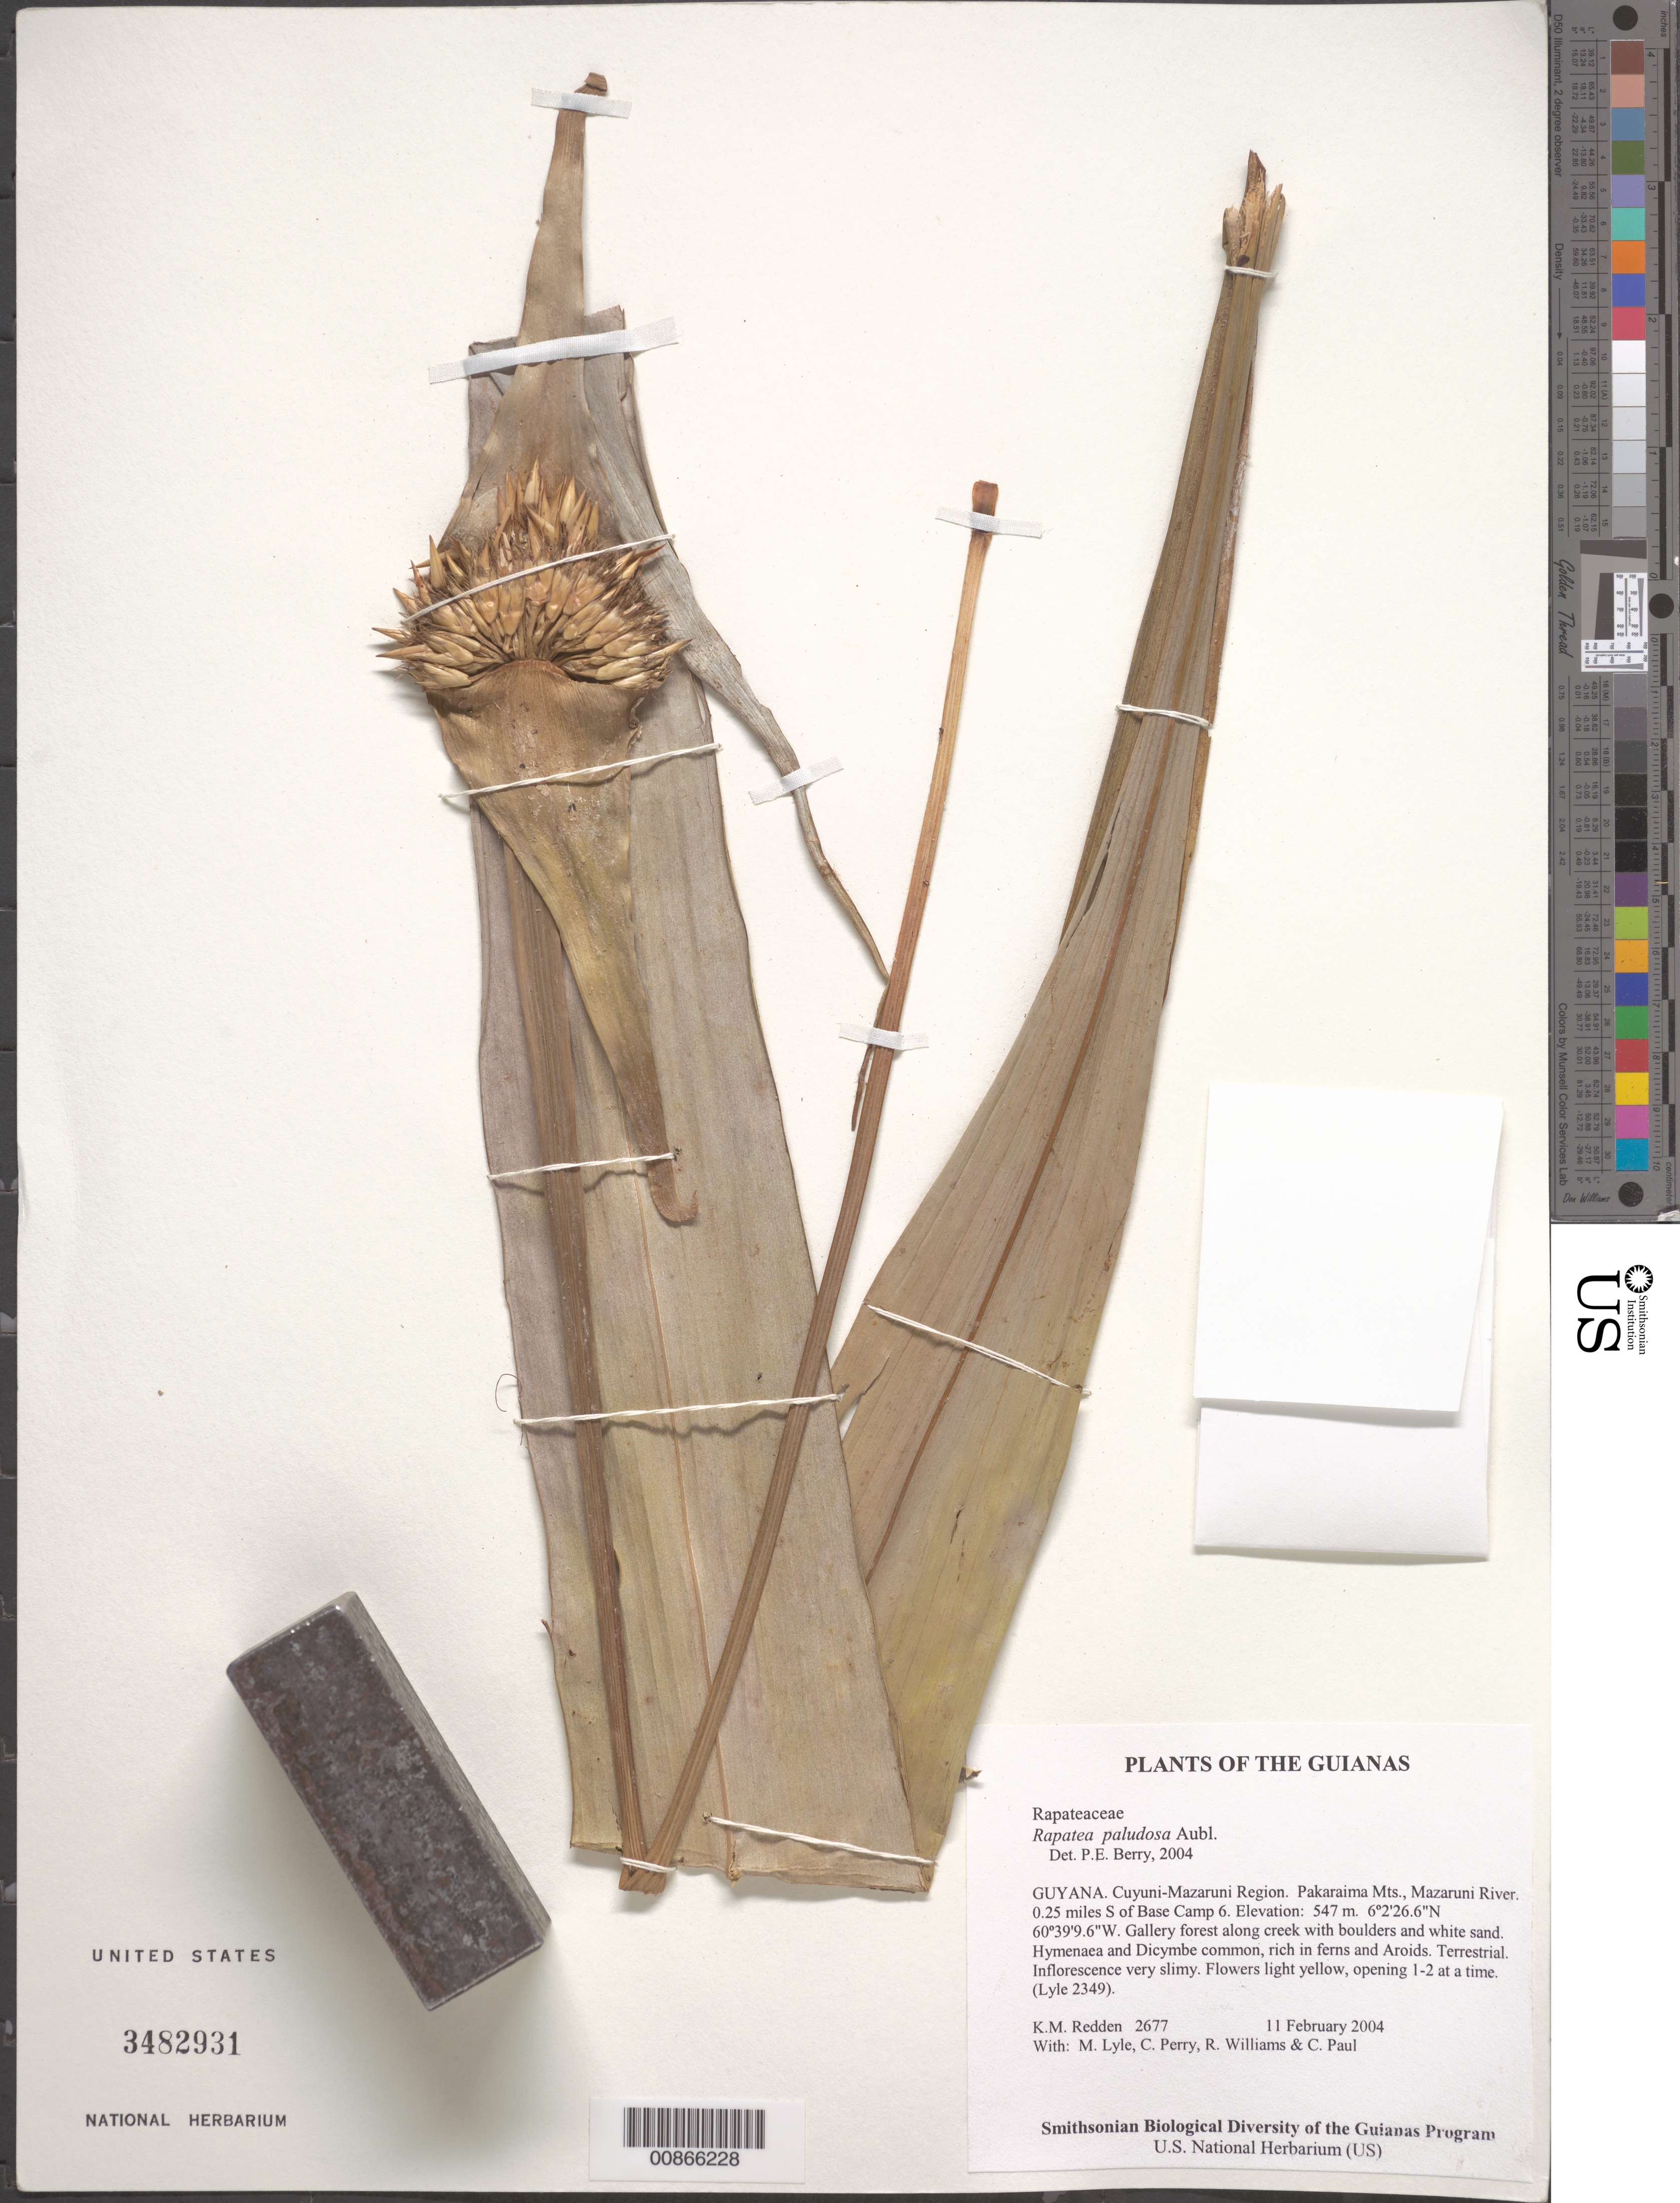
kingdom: Plantae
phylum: Tracheophyta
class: Liliopsida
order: Poales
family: Rapateaceae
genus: Rapatea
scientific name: Rapatea paludosa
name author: Aubl.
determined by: Berry, P. E., (WIS), University of Wisconsin - Madison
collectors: K. M. Redden, M. Lyle, C. Perry, R. Williams & C. Paul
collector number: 2677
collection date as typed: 11 February 2004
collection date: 2004-02-11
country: Guyana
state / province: Cuyuni-Mazaruni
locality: Pakaraima Mts., Mazaruni River. 0.25 miles S of Base Camp 6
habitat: Gallery forest along creek with boulders and white sand. Hymenaea and Dicymbe common, rich in ferns and Aroids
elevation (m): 547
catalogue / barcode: US 3482931